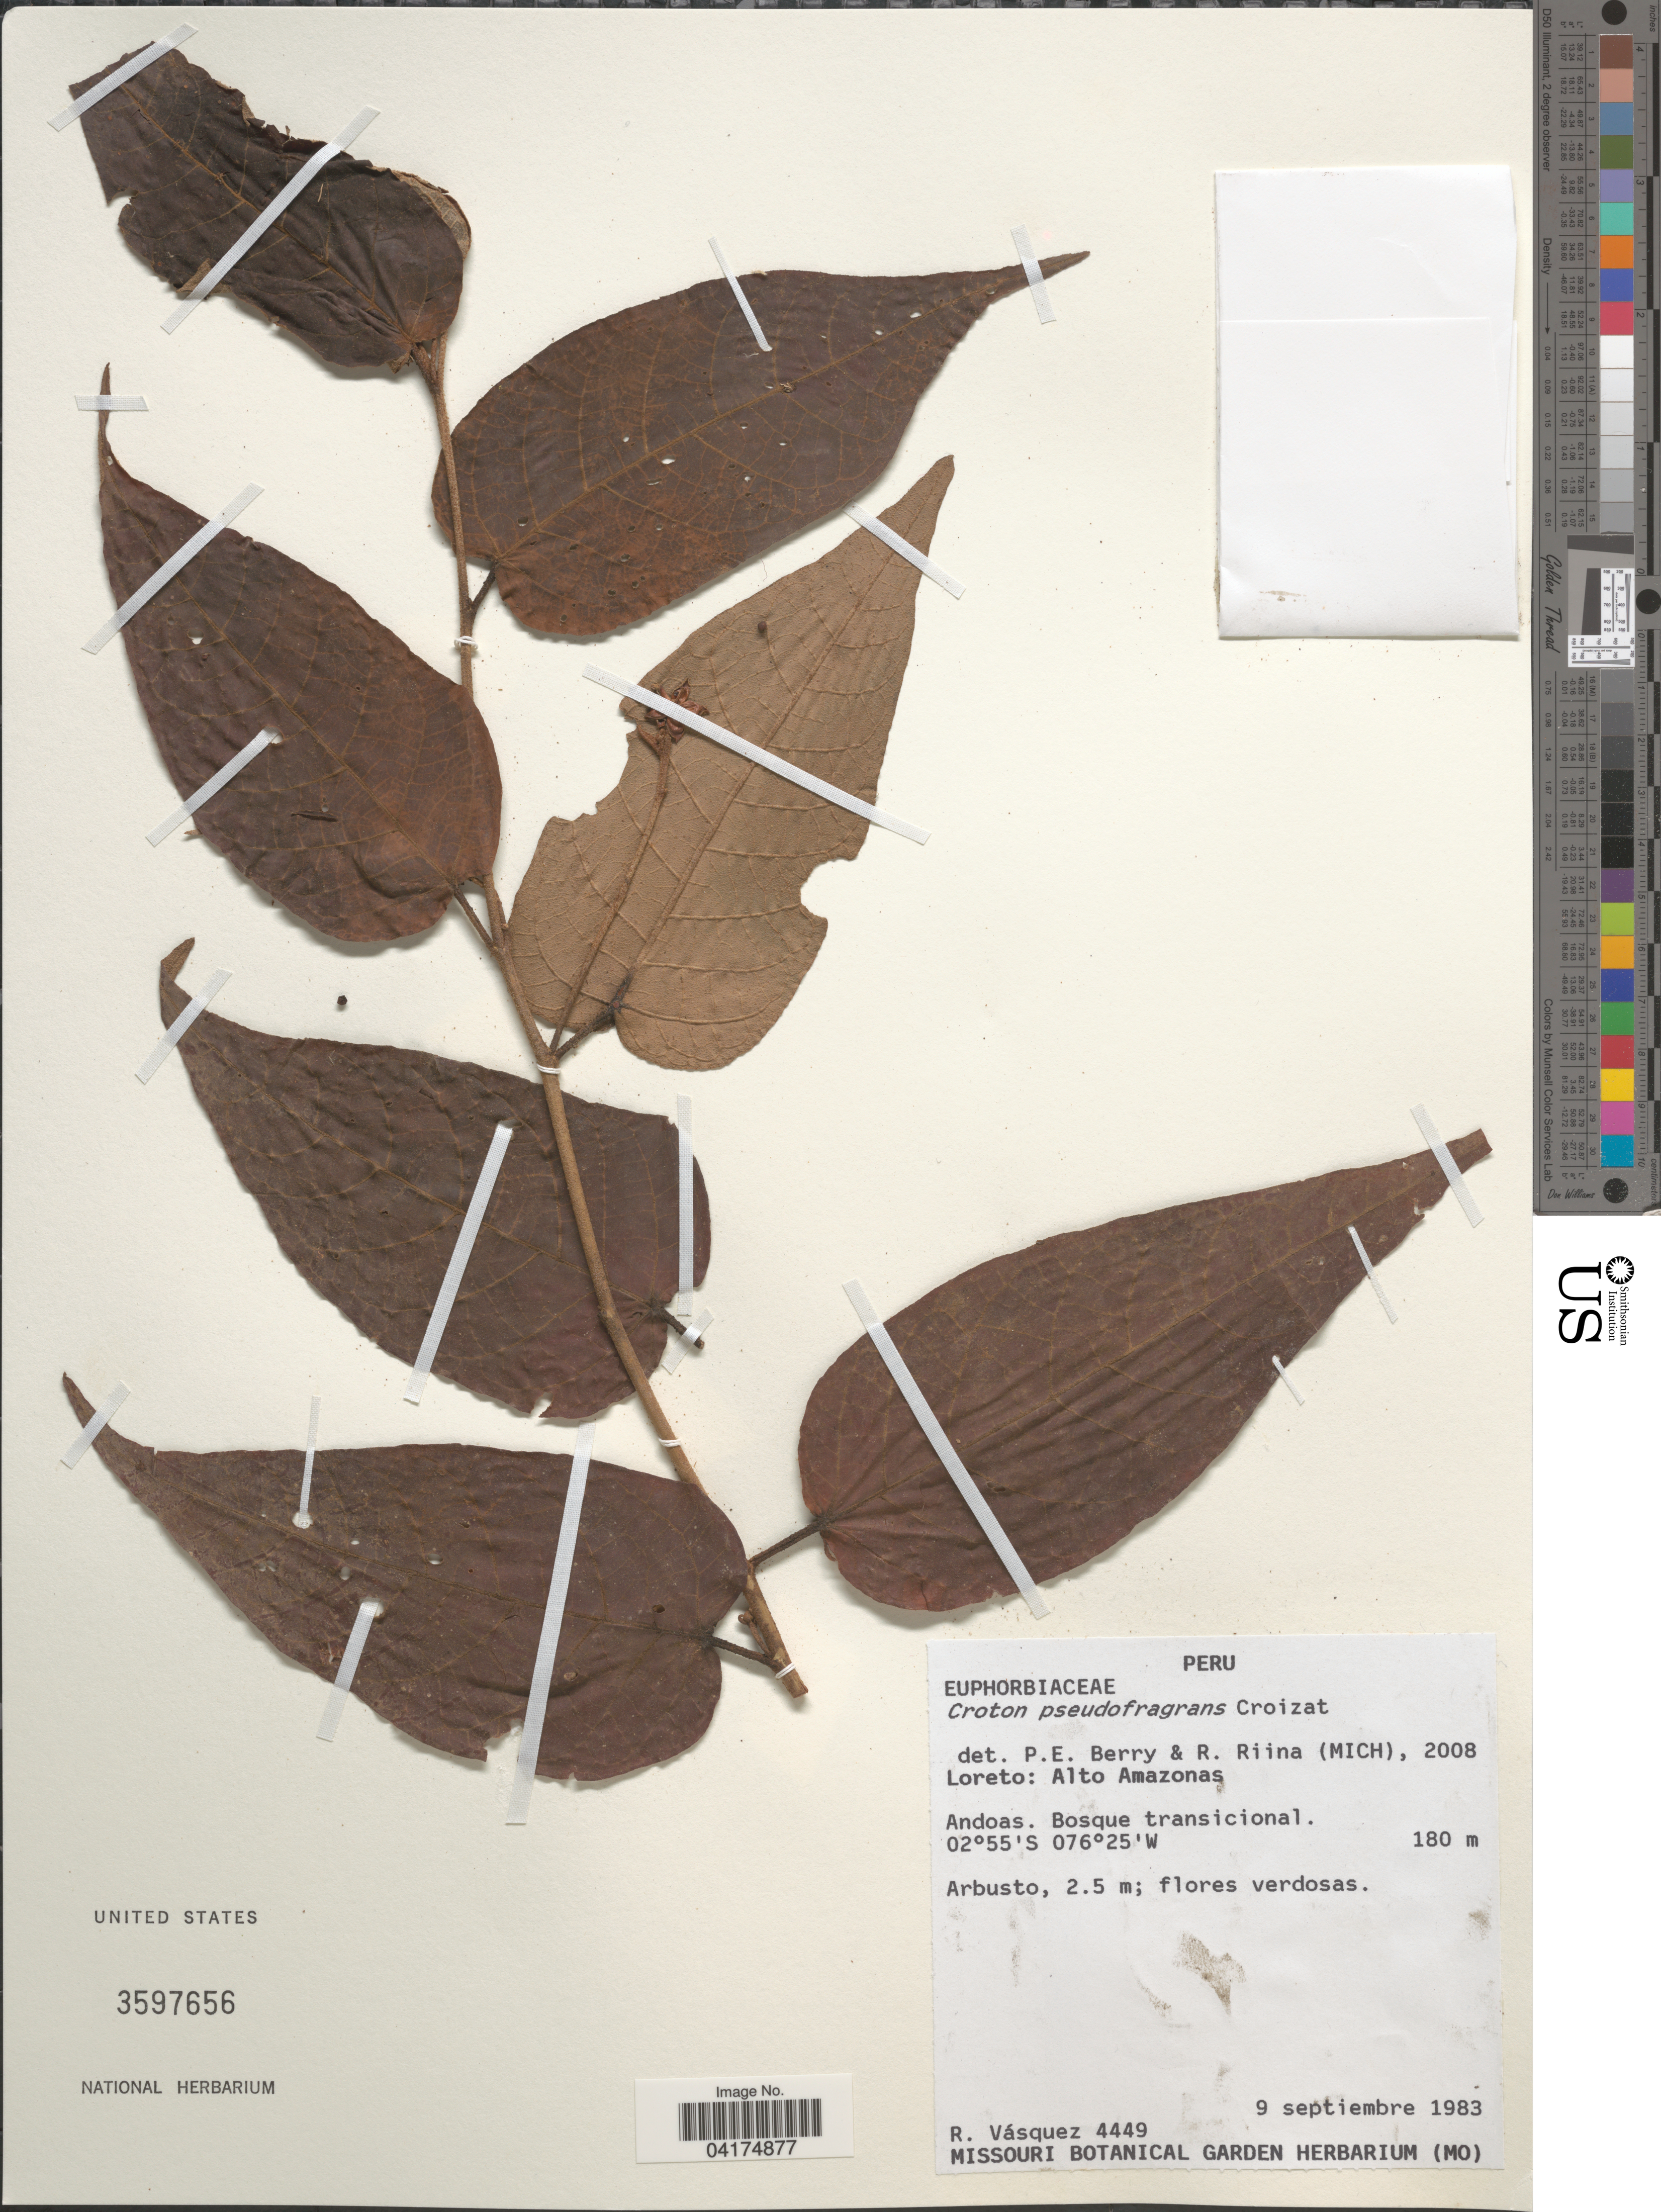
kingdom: Plantae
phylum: Tracheophyta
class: Magnoliopsida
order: Malpighiales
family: Euphorbiaceae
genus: Croton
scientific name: Croton pseudofragrans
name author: Croizat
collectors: R. Vásquez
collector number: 4449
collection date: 1983-09-09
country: Peru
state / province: Loreto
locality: Alto Amazonas. Andoas. Bosque transicional.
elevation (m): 180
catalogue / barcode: US 3597656